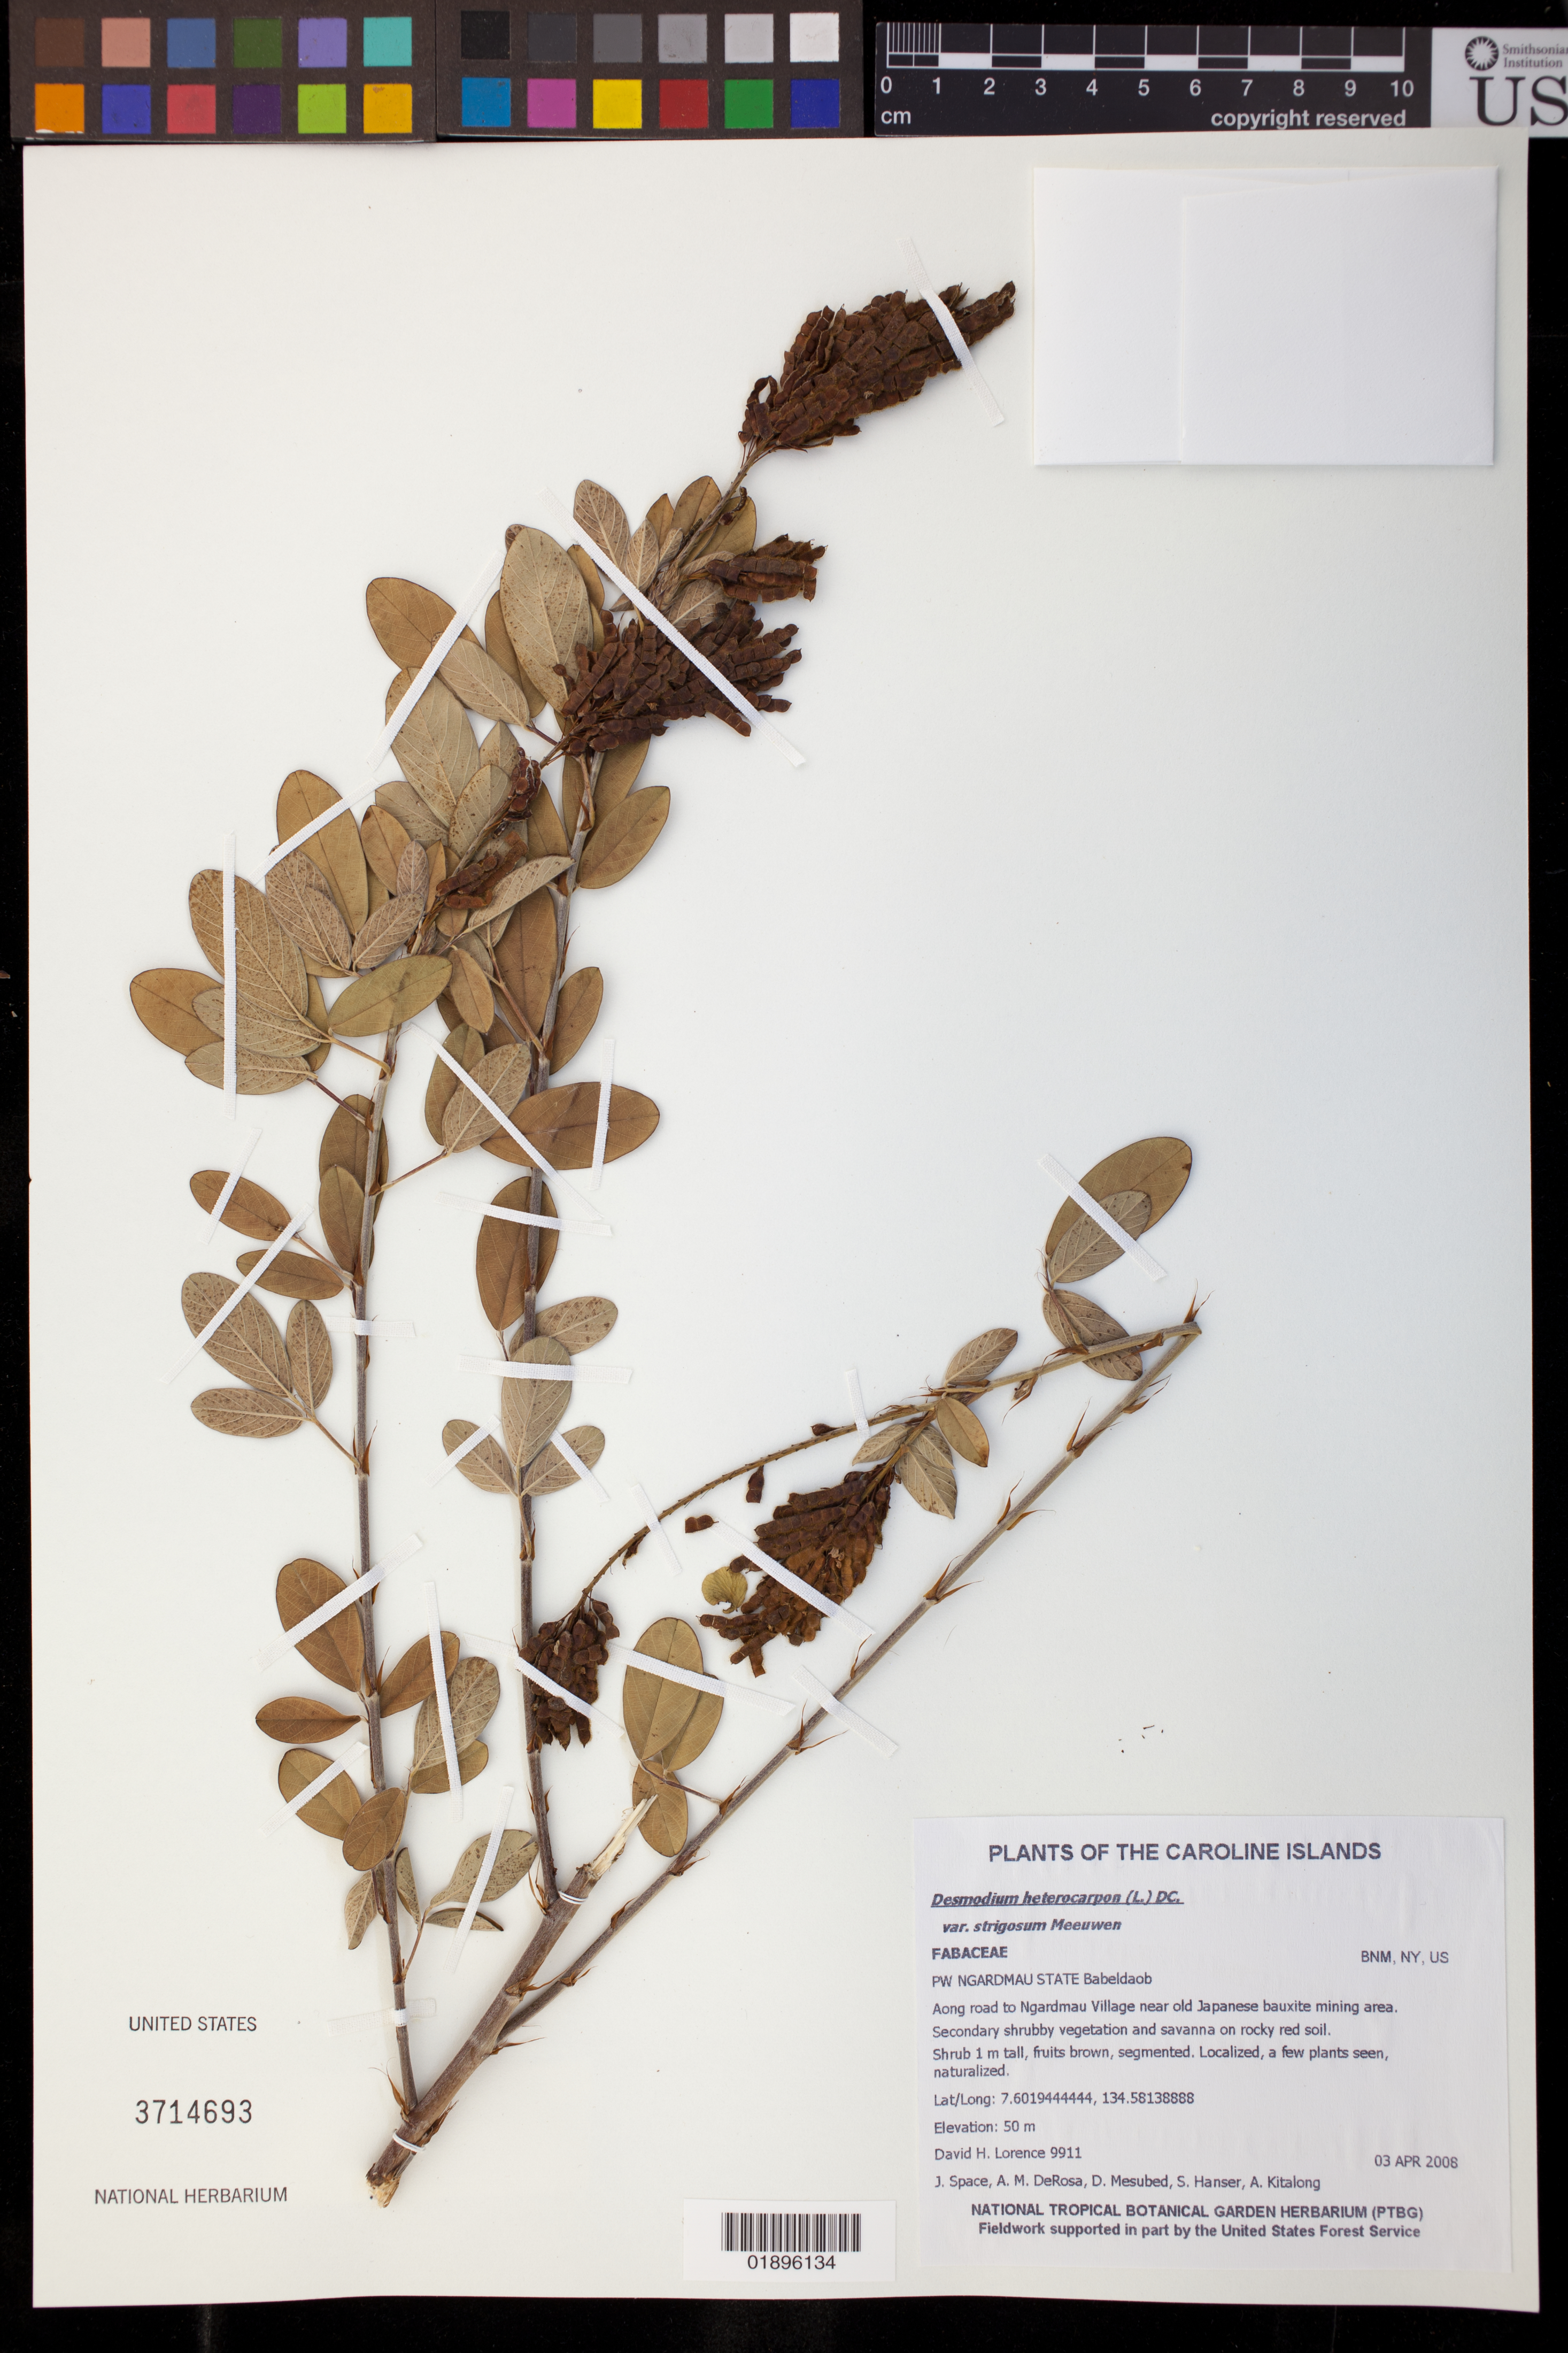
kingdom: Plantae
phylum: Tracheophyta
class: Magnoliopsida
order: Fabales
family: Fabaceae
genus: Grona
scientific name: Grona heterocarpos var. strigosa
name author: (Meeuwen) H. Ohashi & K. Ohashi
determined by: Strong, Mark T., (BOT), Smithsonian Institution - National Museum of Natural History (UNITED STATES)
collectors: D. Lorence, J. Space, A. DeRosa, D. Mesubed, S. Hanser & A. Kitalong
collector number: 9911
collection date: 2008-04-03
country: Palau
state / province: Ngardmau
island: Babeldaob [Babelthuap]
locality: Along road to Ngardmau Village near old Japanese bauxite mining area.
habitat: Secondary shrubby vegetation and savanna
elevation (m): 50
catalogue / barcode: US 3714693